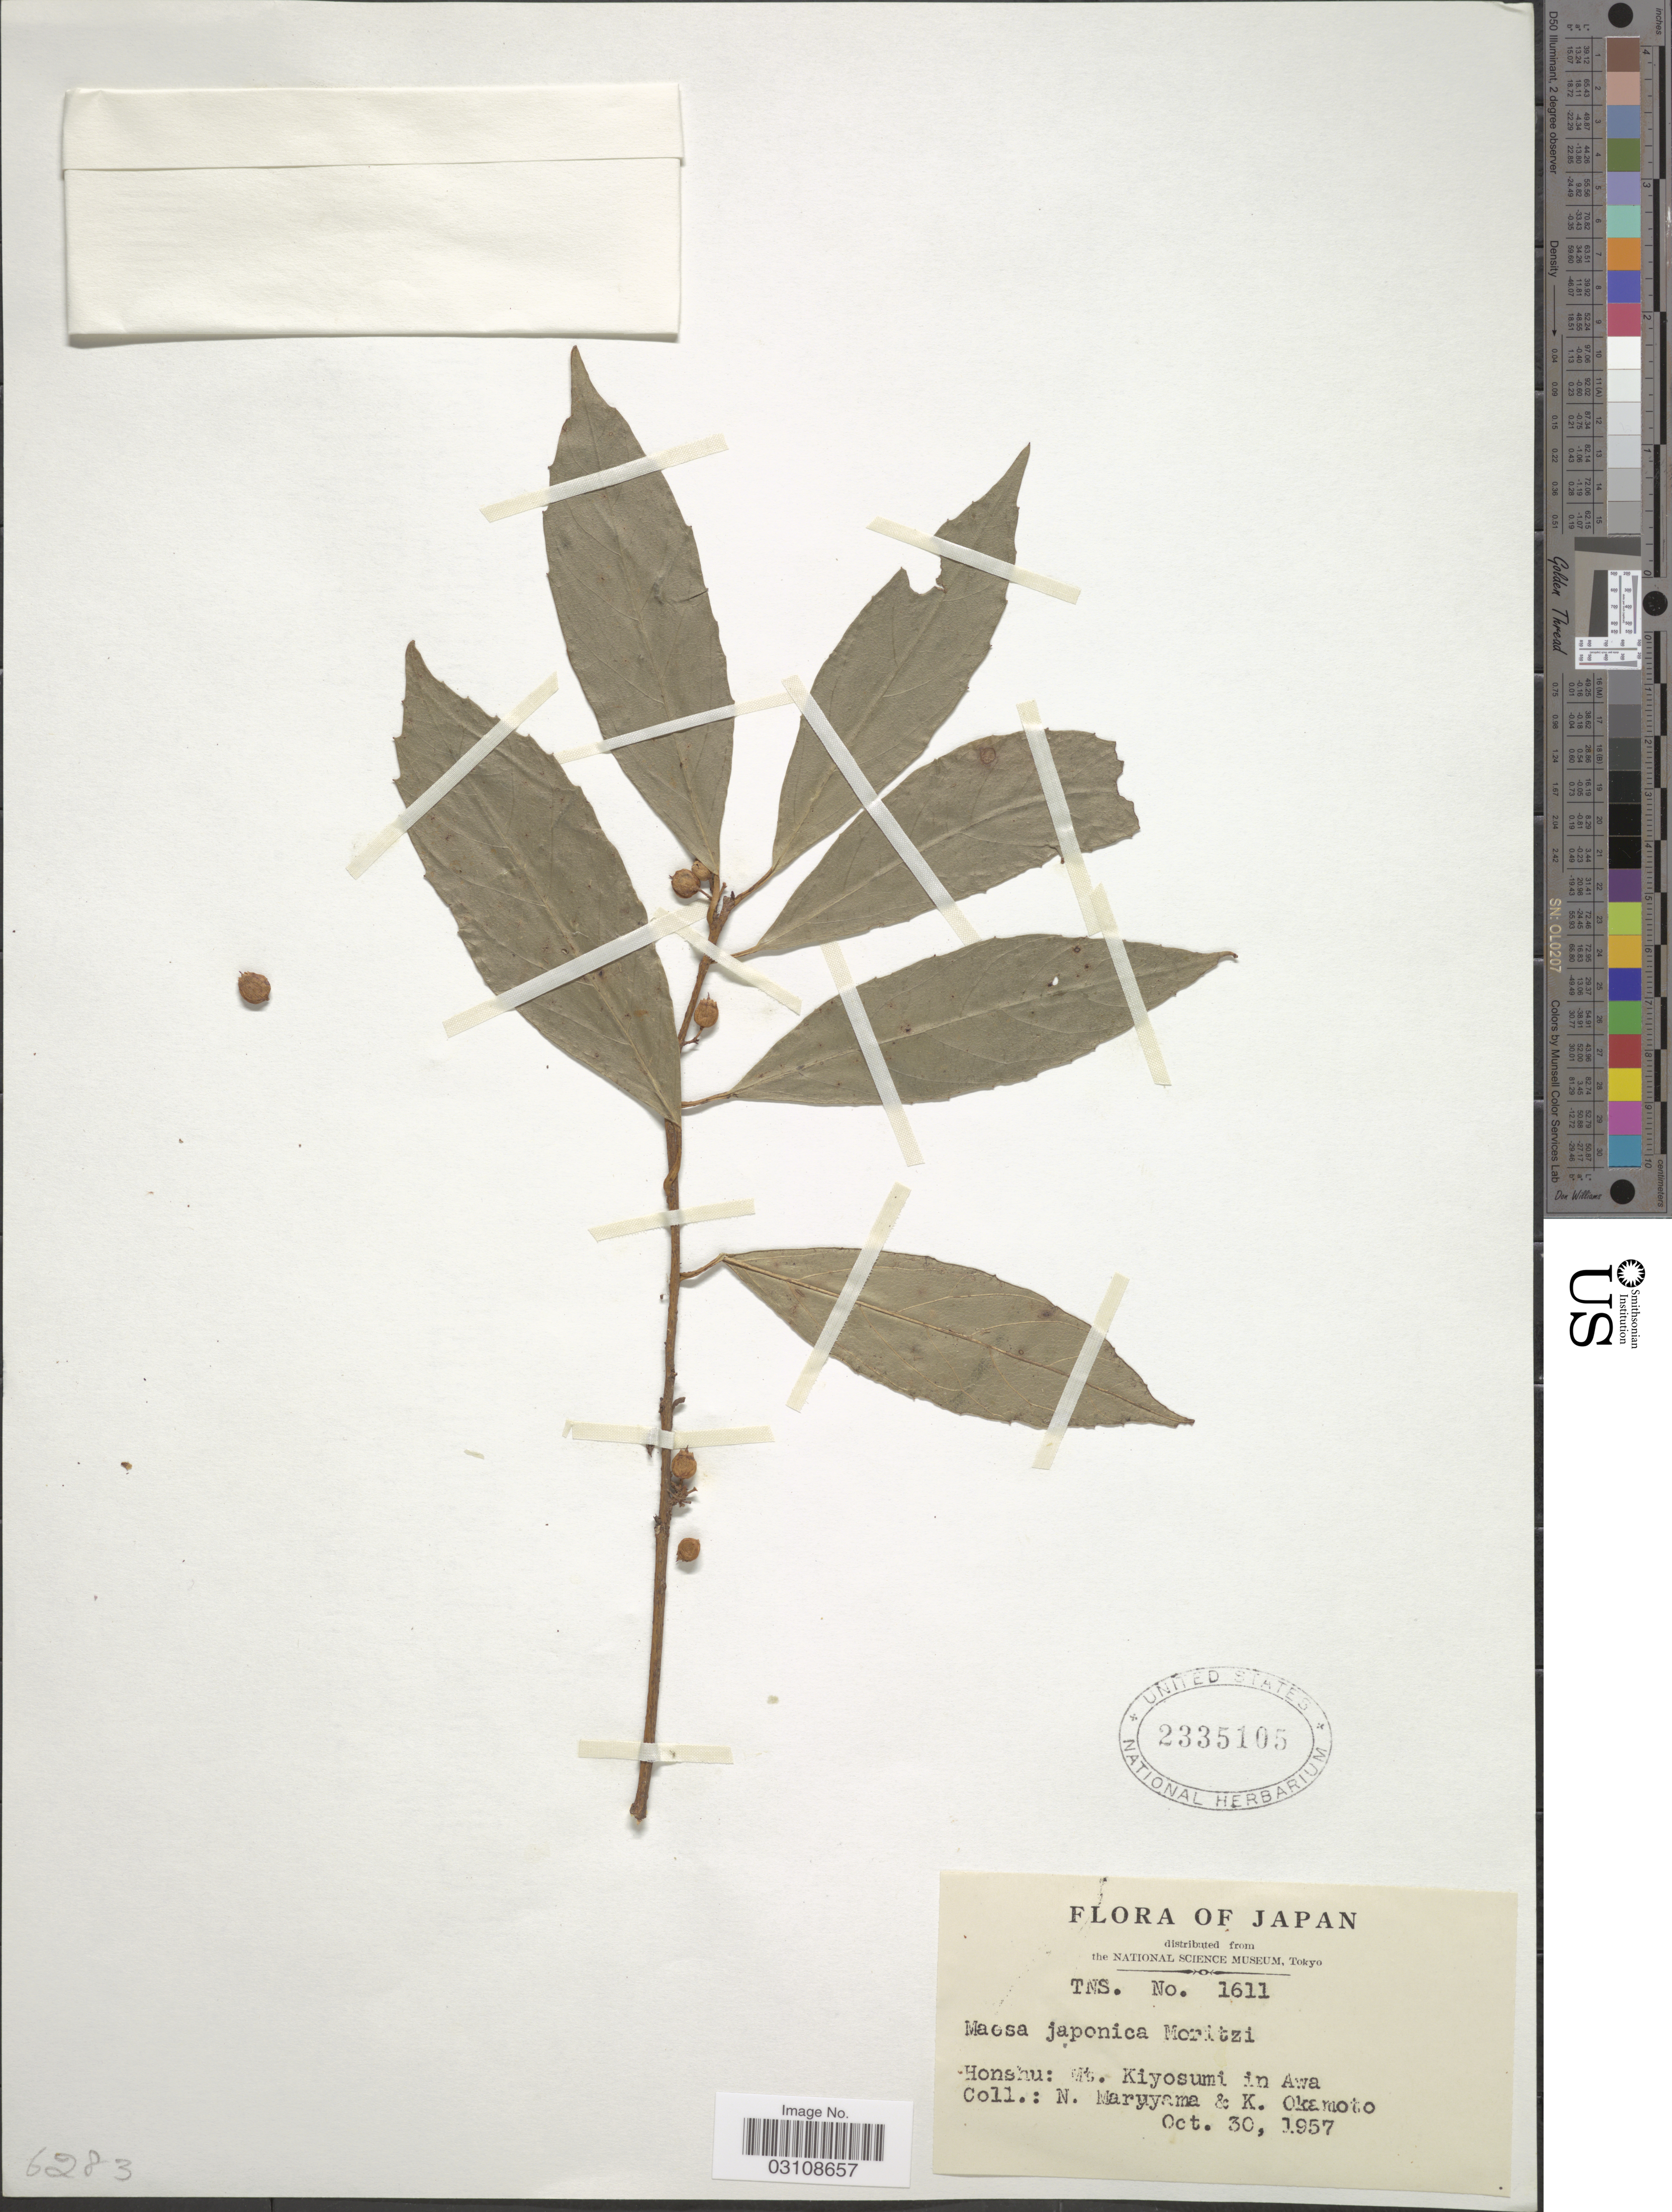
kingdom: Plantae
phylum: Tracheophyta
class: Magnoliopsida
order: Ericales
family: Primulaceae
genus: Maesa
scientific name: Maesa japonica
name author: Merr.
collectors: N. Maruyama & K. Okamoto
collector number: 1611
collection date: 1957-10-30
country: Japan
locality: Honshu: Mt. Kiyosumi in Awa.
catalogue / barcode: US 2335105